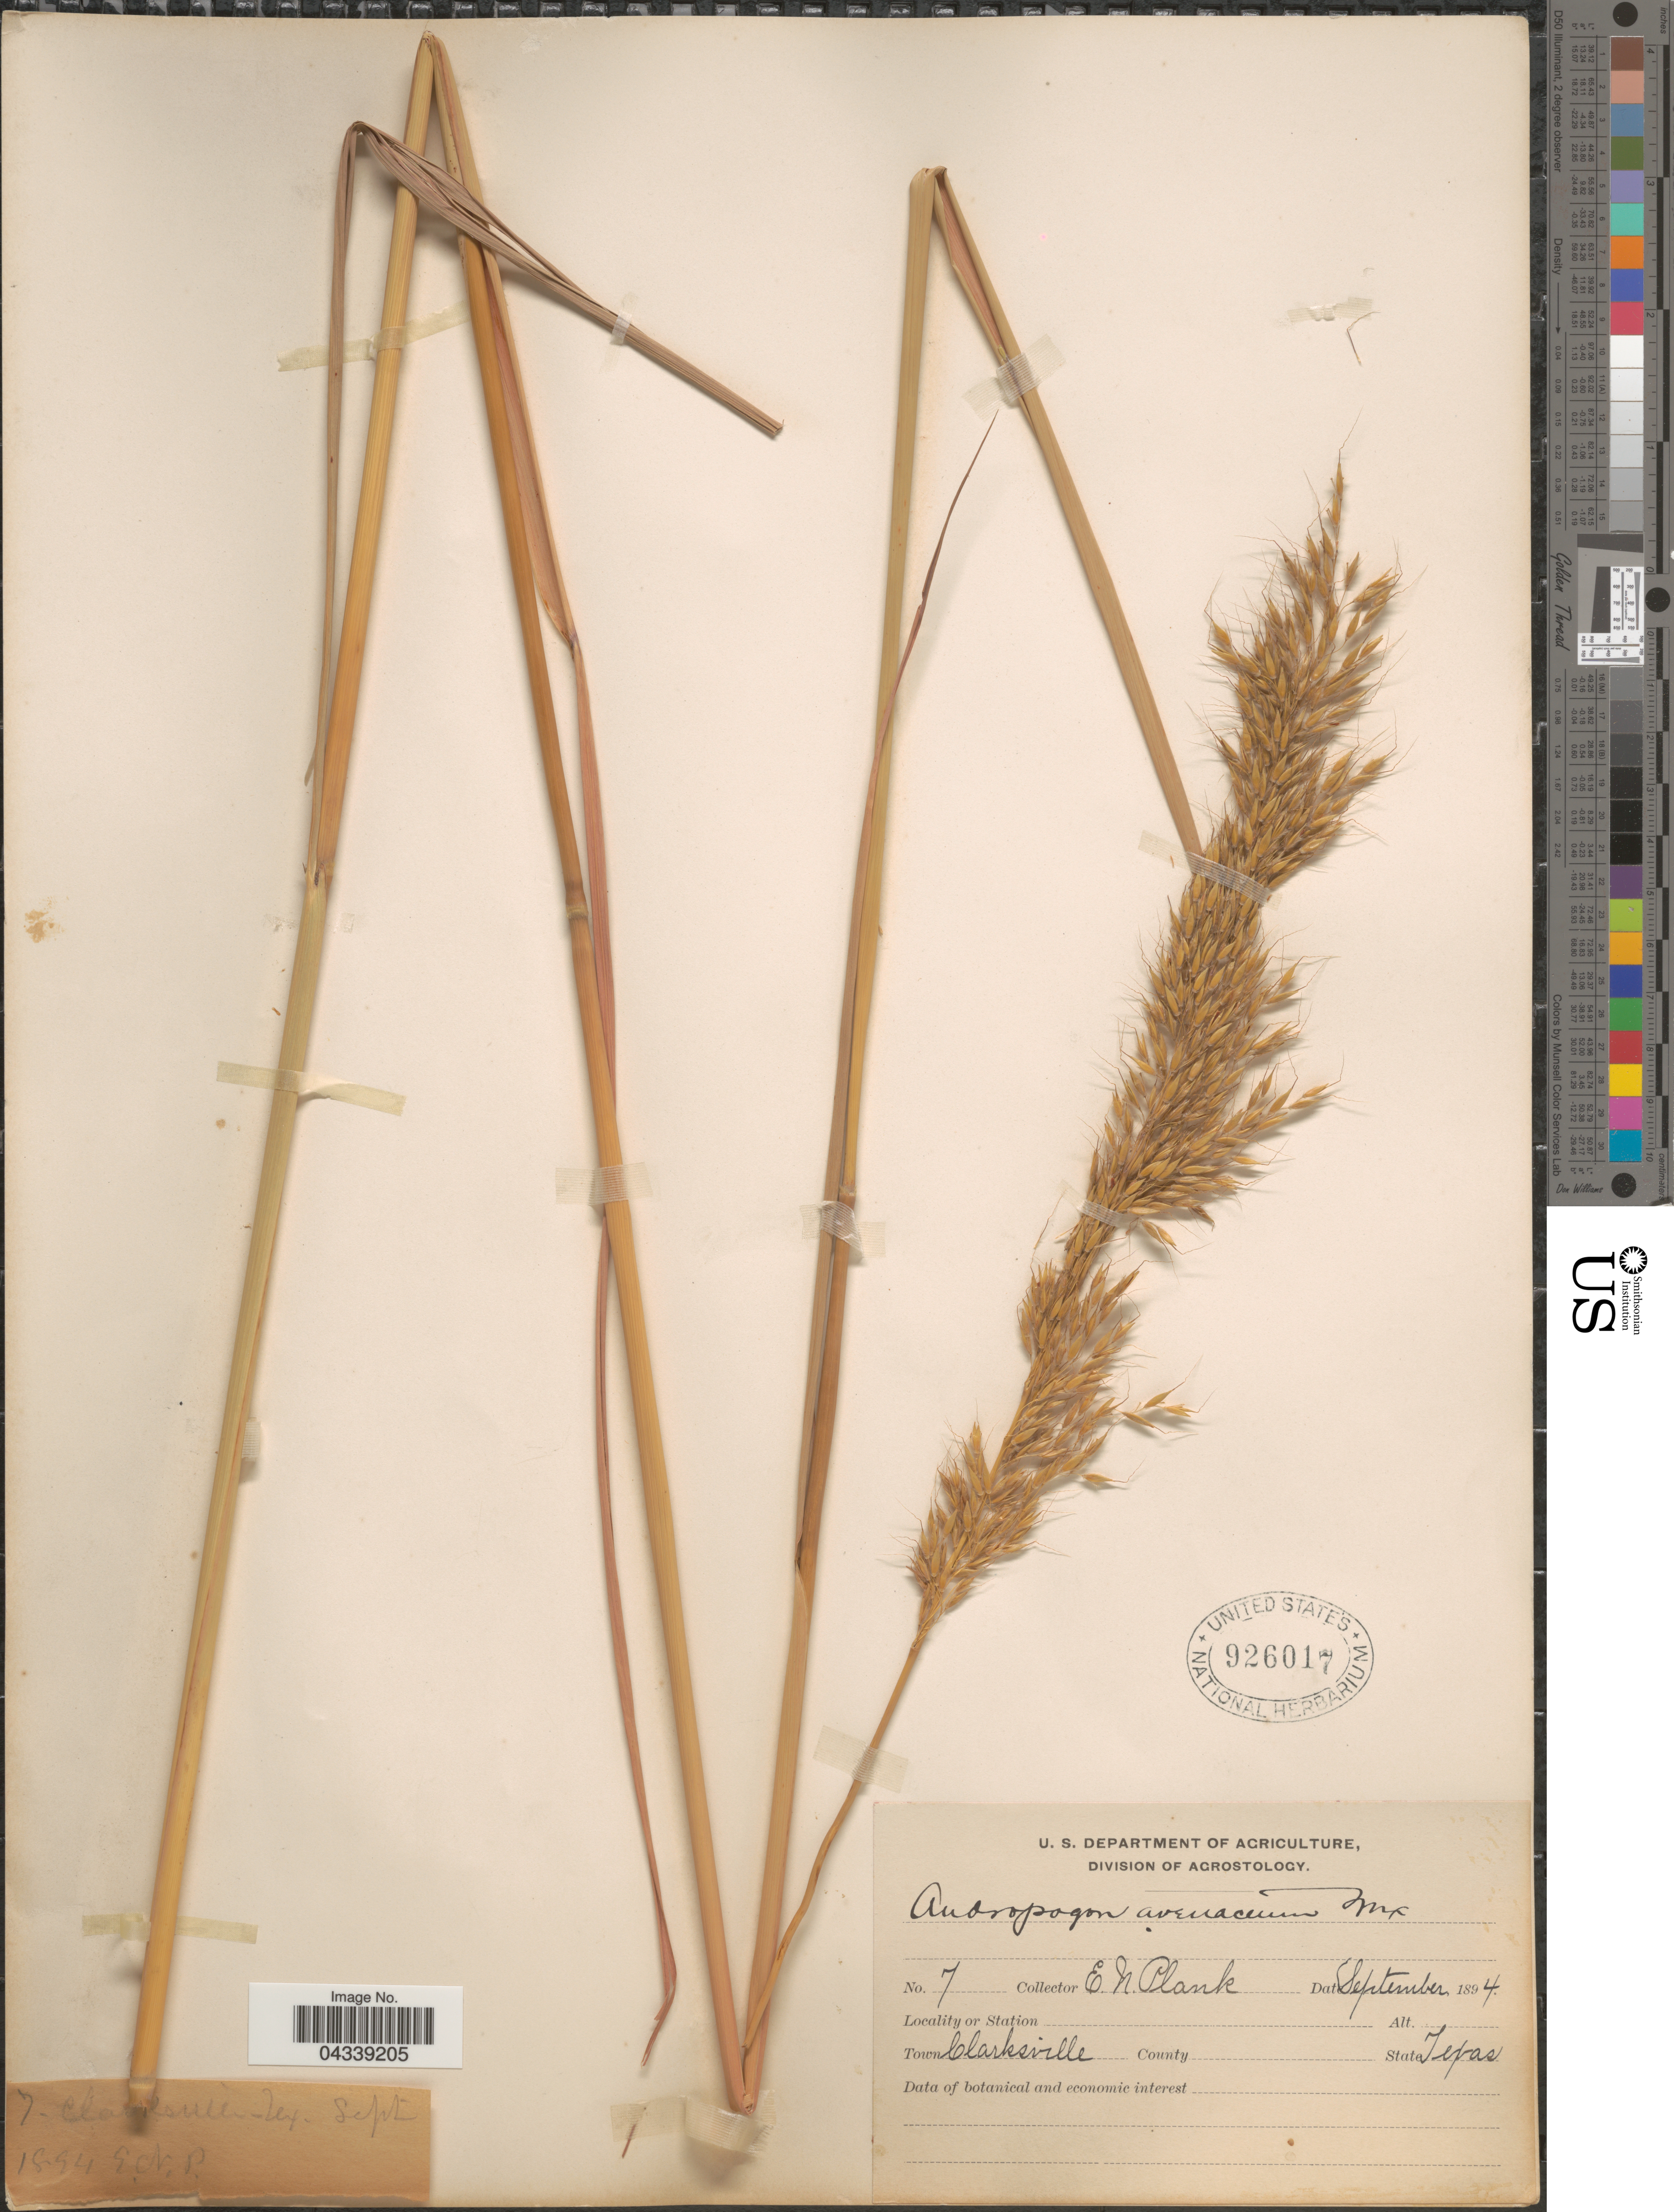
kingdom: Plantae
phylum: Tracheophyta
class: Liliopsida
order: Poales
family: Poaceae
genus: Sorghastrum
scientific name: Sorghastrum nutans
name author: (L.) Nash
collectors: E. Plank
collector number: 7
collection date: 1894-09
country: United States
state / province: Texas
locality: Town Clarksville.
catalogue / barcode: US 926017